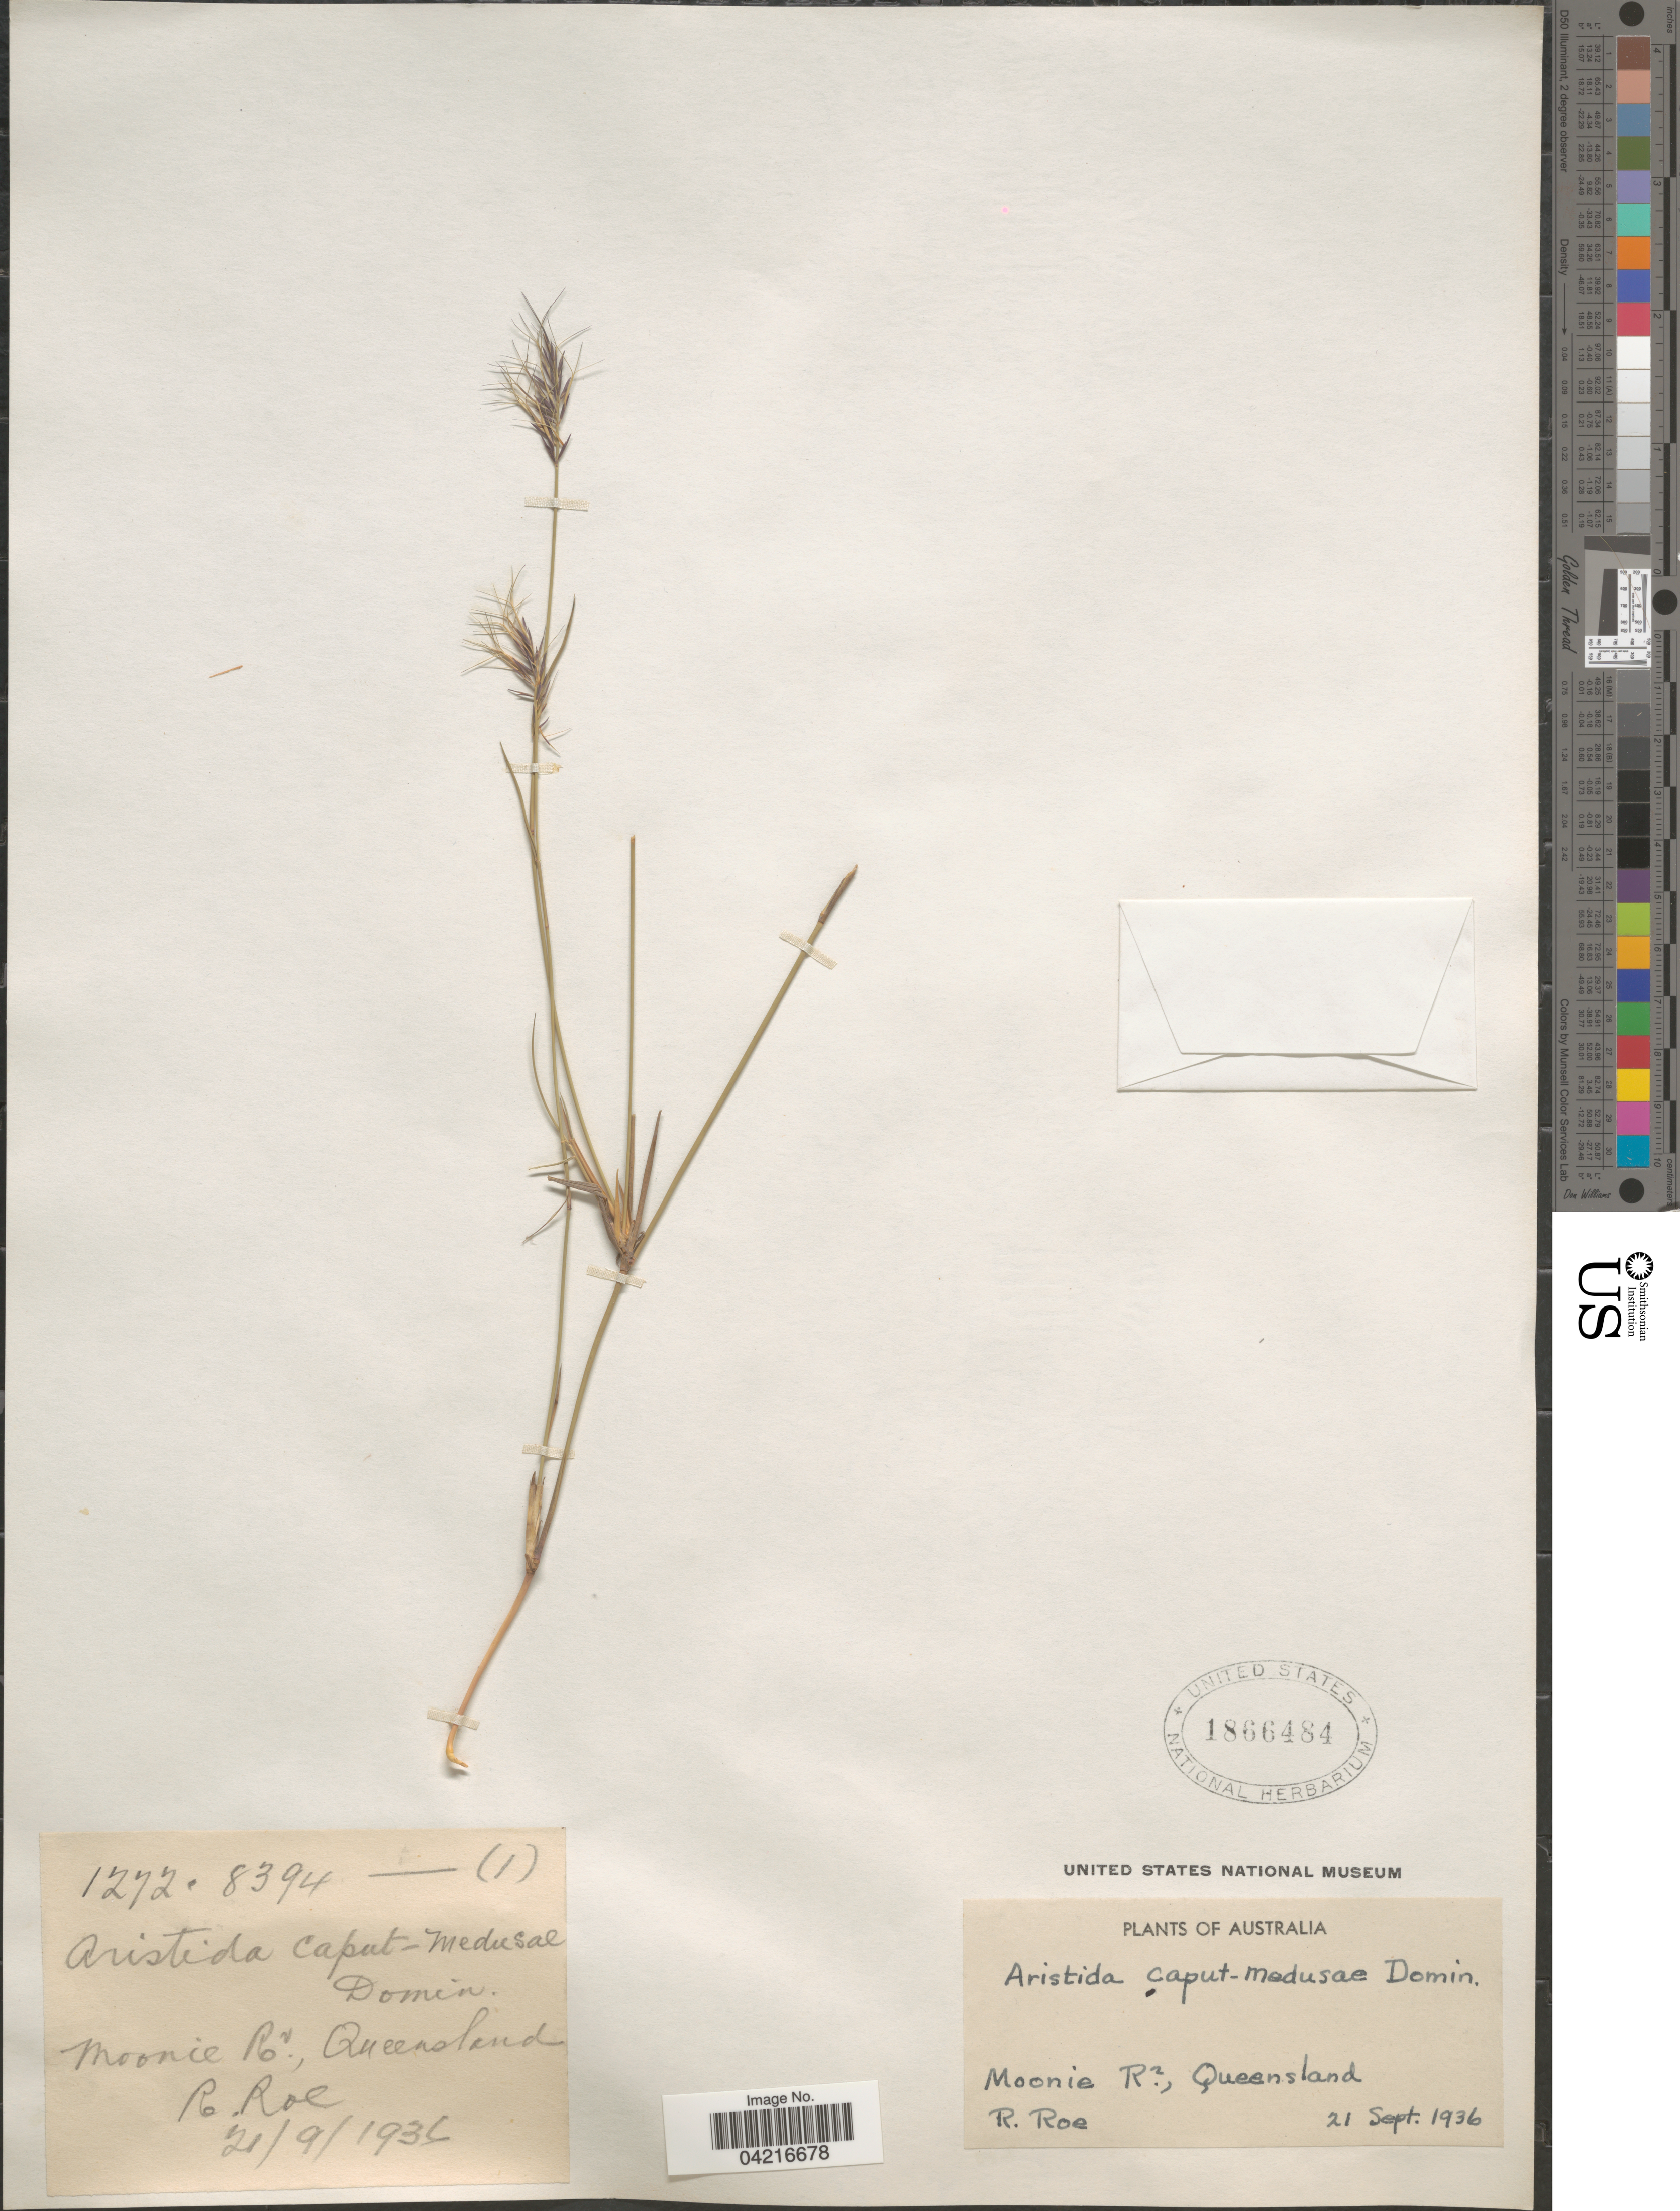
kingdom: Plantae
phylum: Tracheophyta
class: Liliopsida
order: Poales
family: Poaceae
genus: Aristida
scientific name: Aristida caput-medusae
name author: Domin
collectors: R. Roe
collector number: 12728394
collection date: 1936-09-21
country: Australia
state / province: Queensland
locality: Moonie Rr.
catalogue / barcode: US 1866484